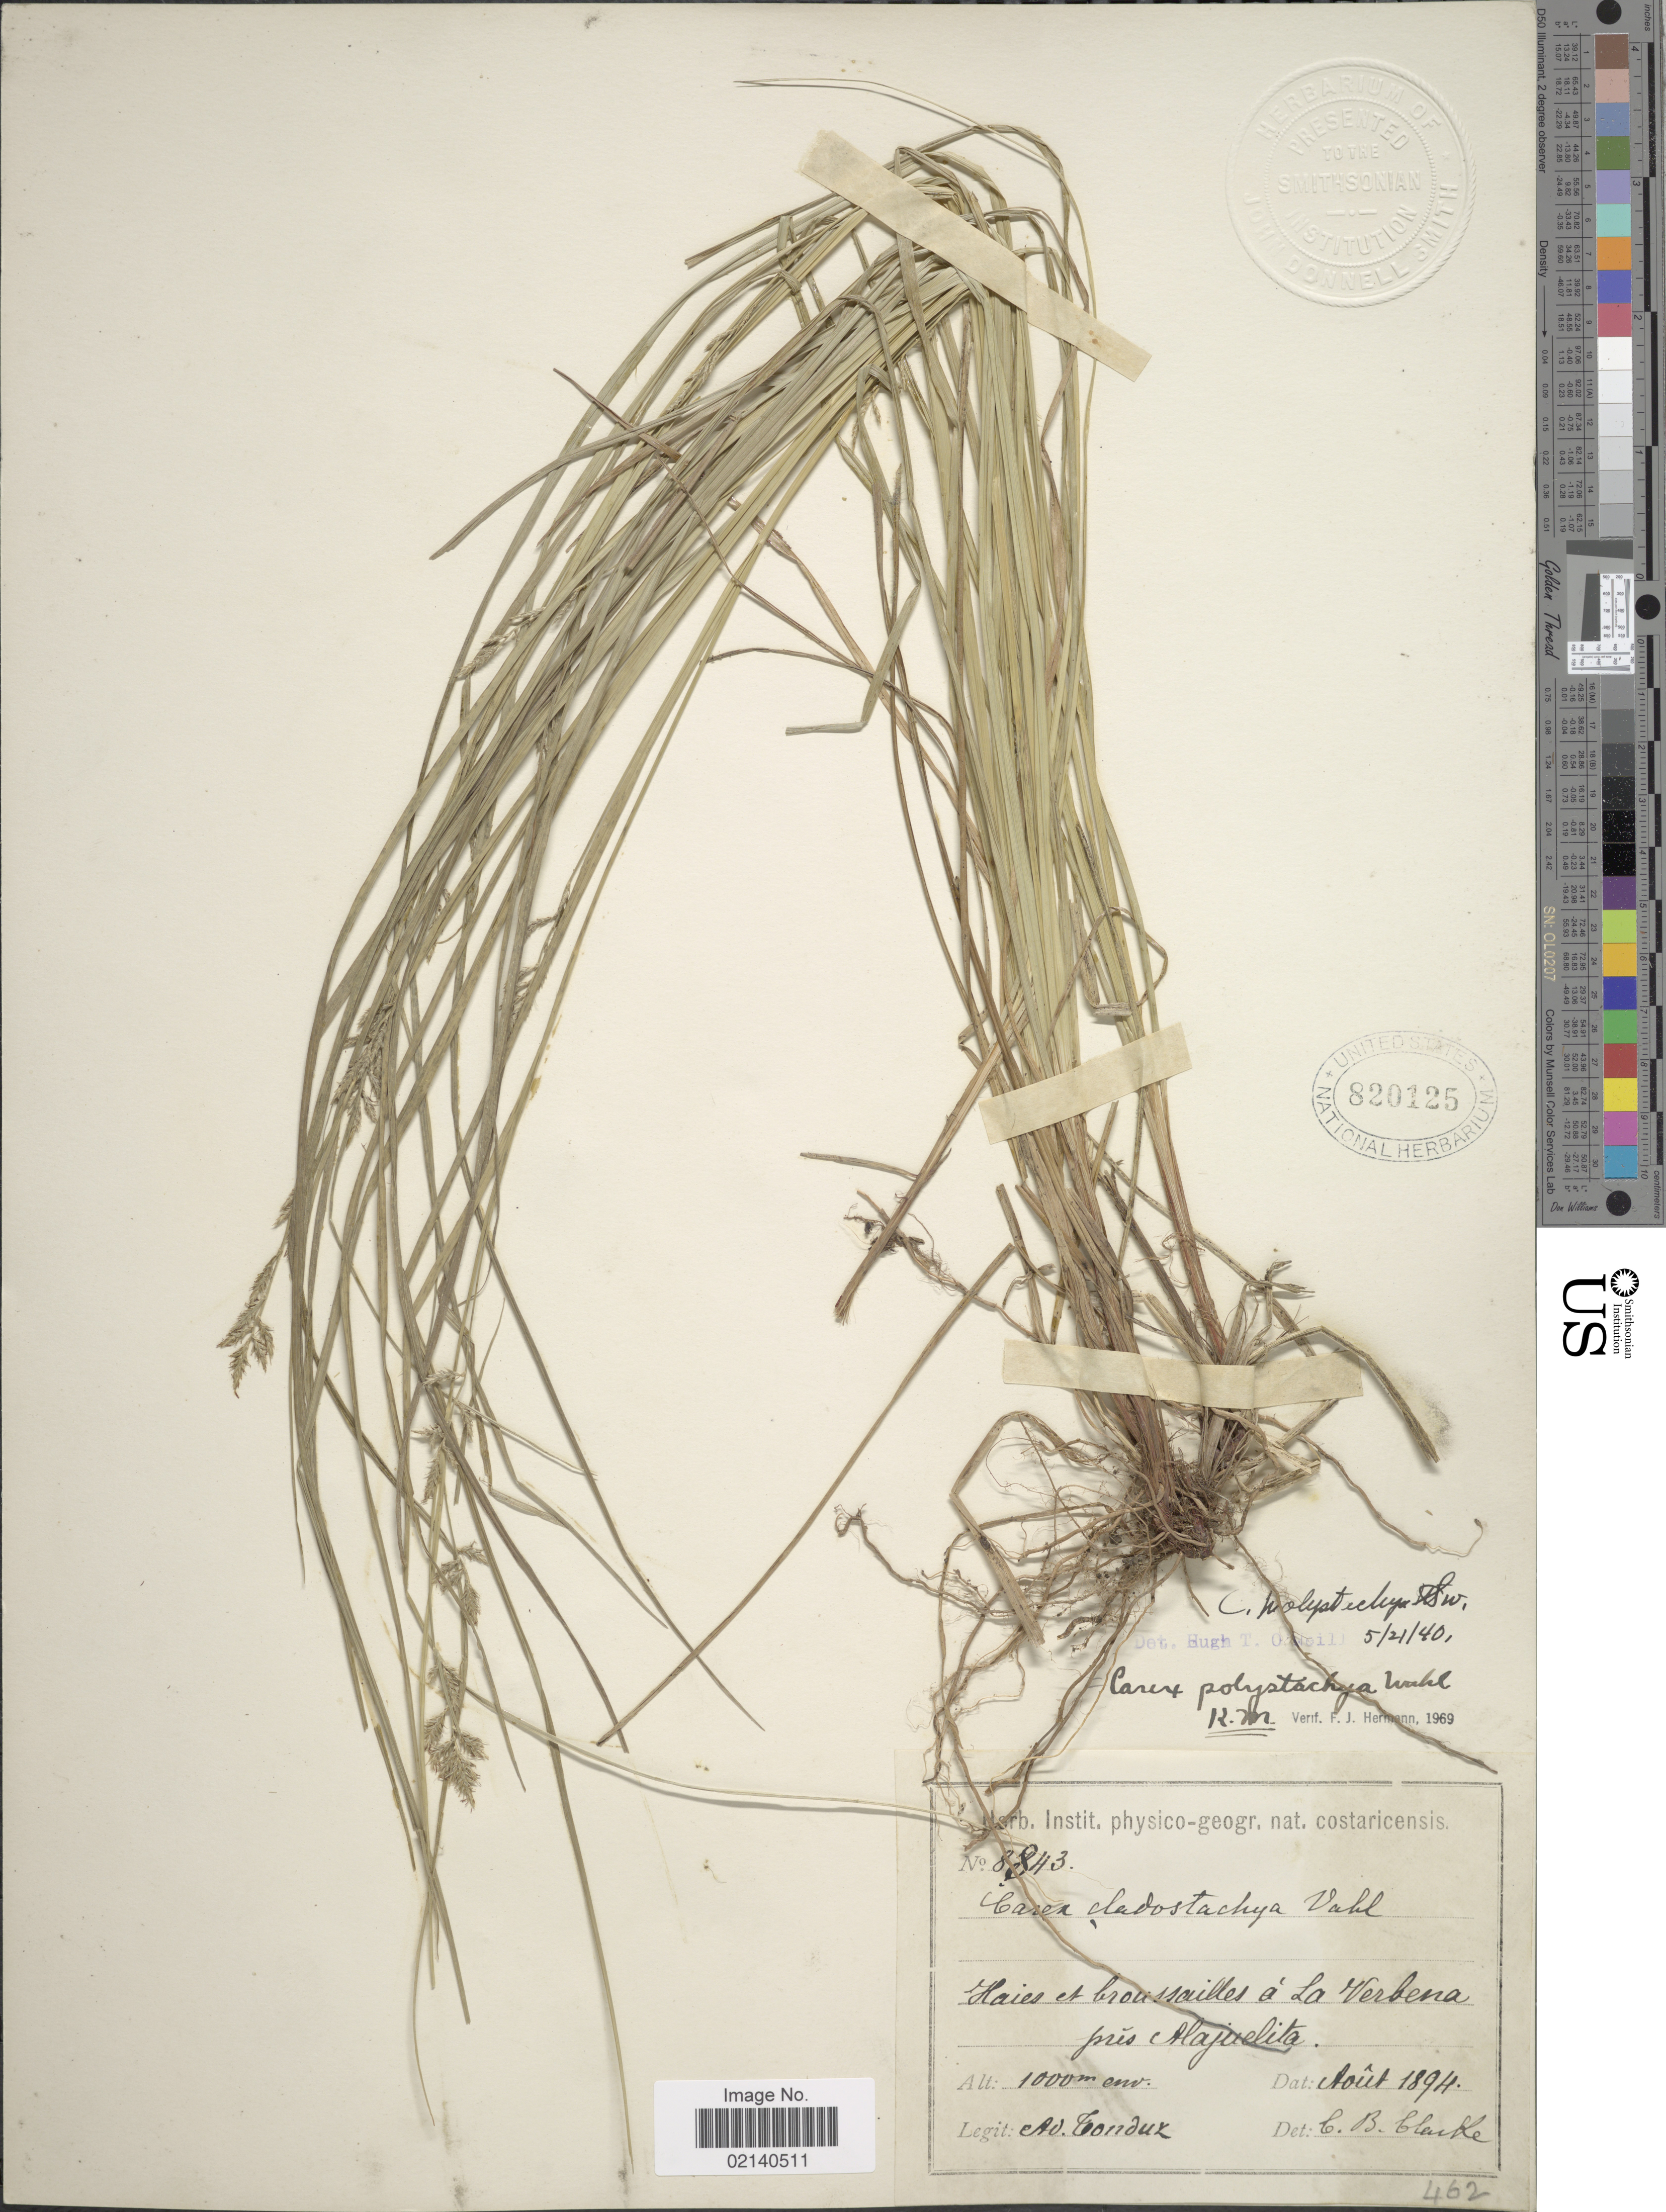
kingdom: Plantae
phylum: Tracheophyta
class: Liliopsida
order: Poales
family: Cyperaceae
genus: Carex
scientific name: Carex polystachya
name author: Sw. ex Wahlenb.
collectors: A. Tonduz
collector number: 8843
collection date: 1894-08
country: Costa Rica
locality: Haies et broussailles a La Verbena, pres Alajuelita.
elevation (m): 1000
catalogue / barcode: US 820125